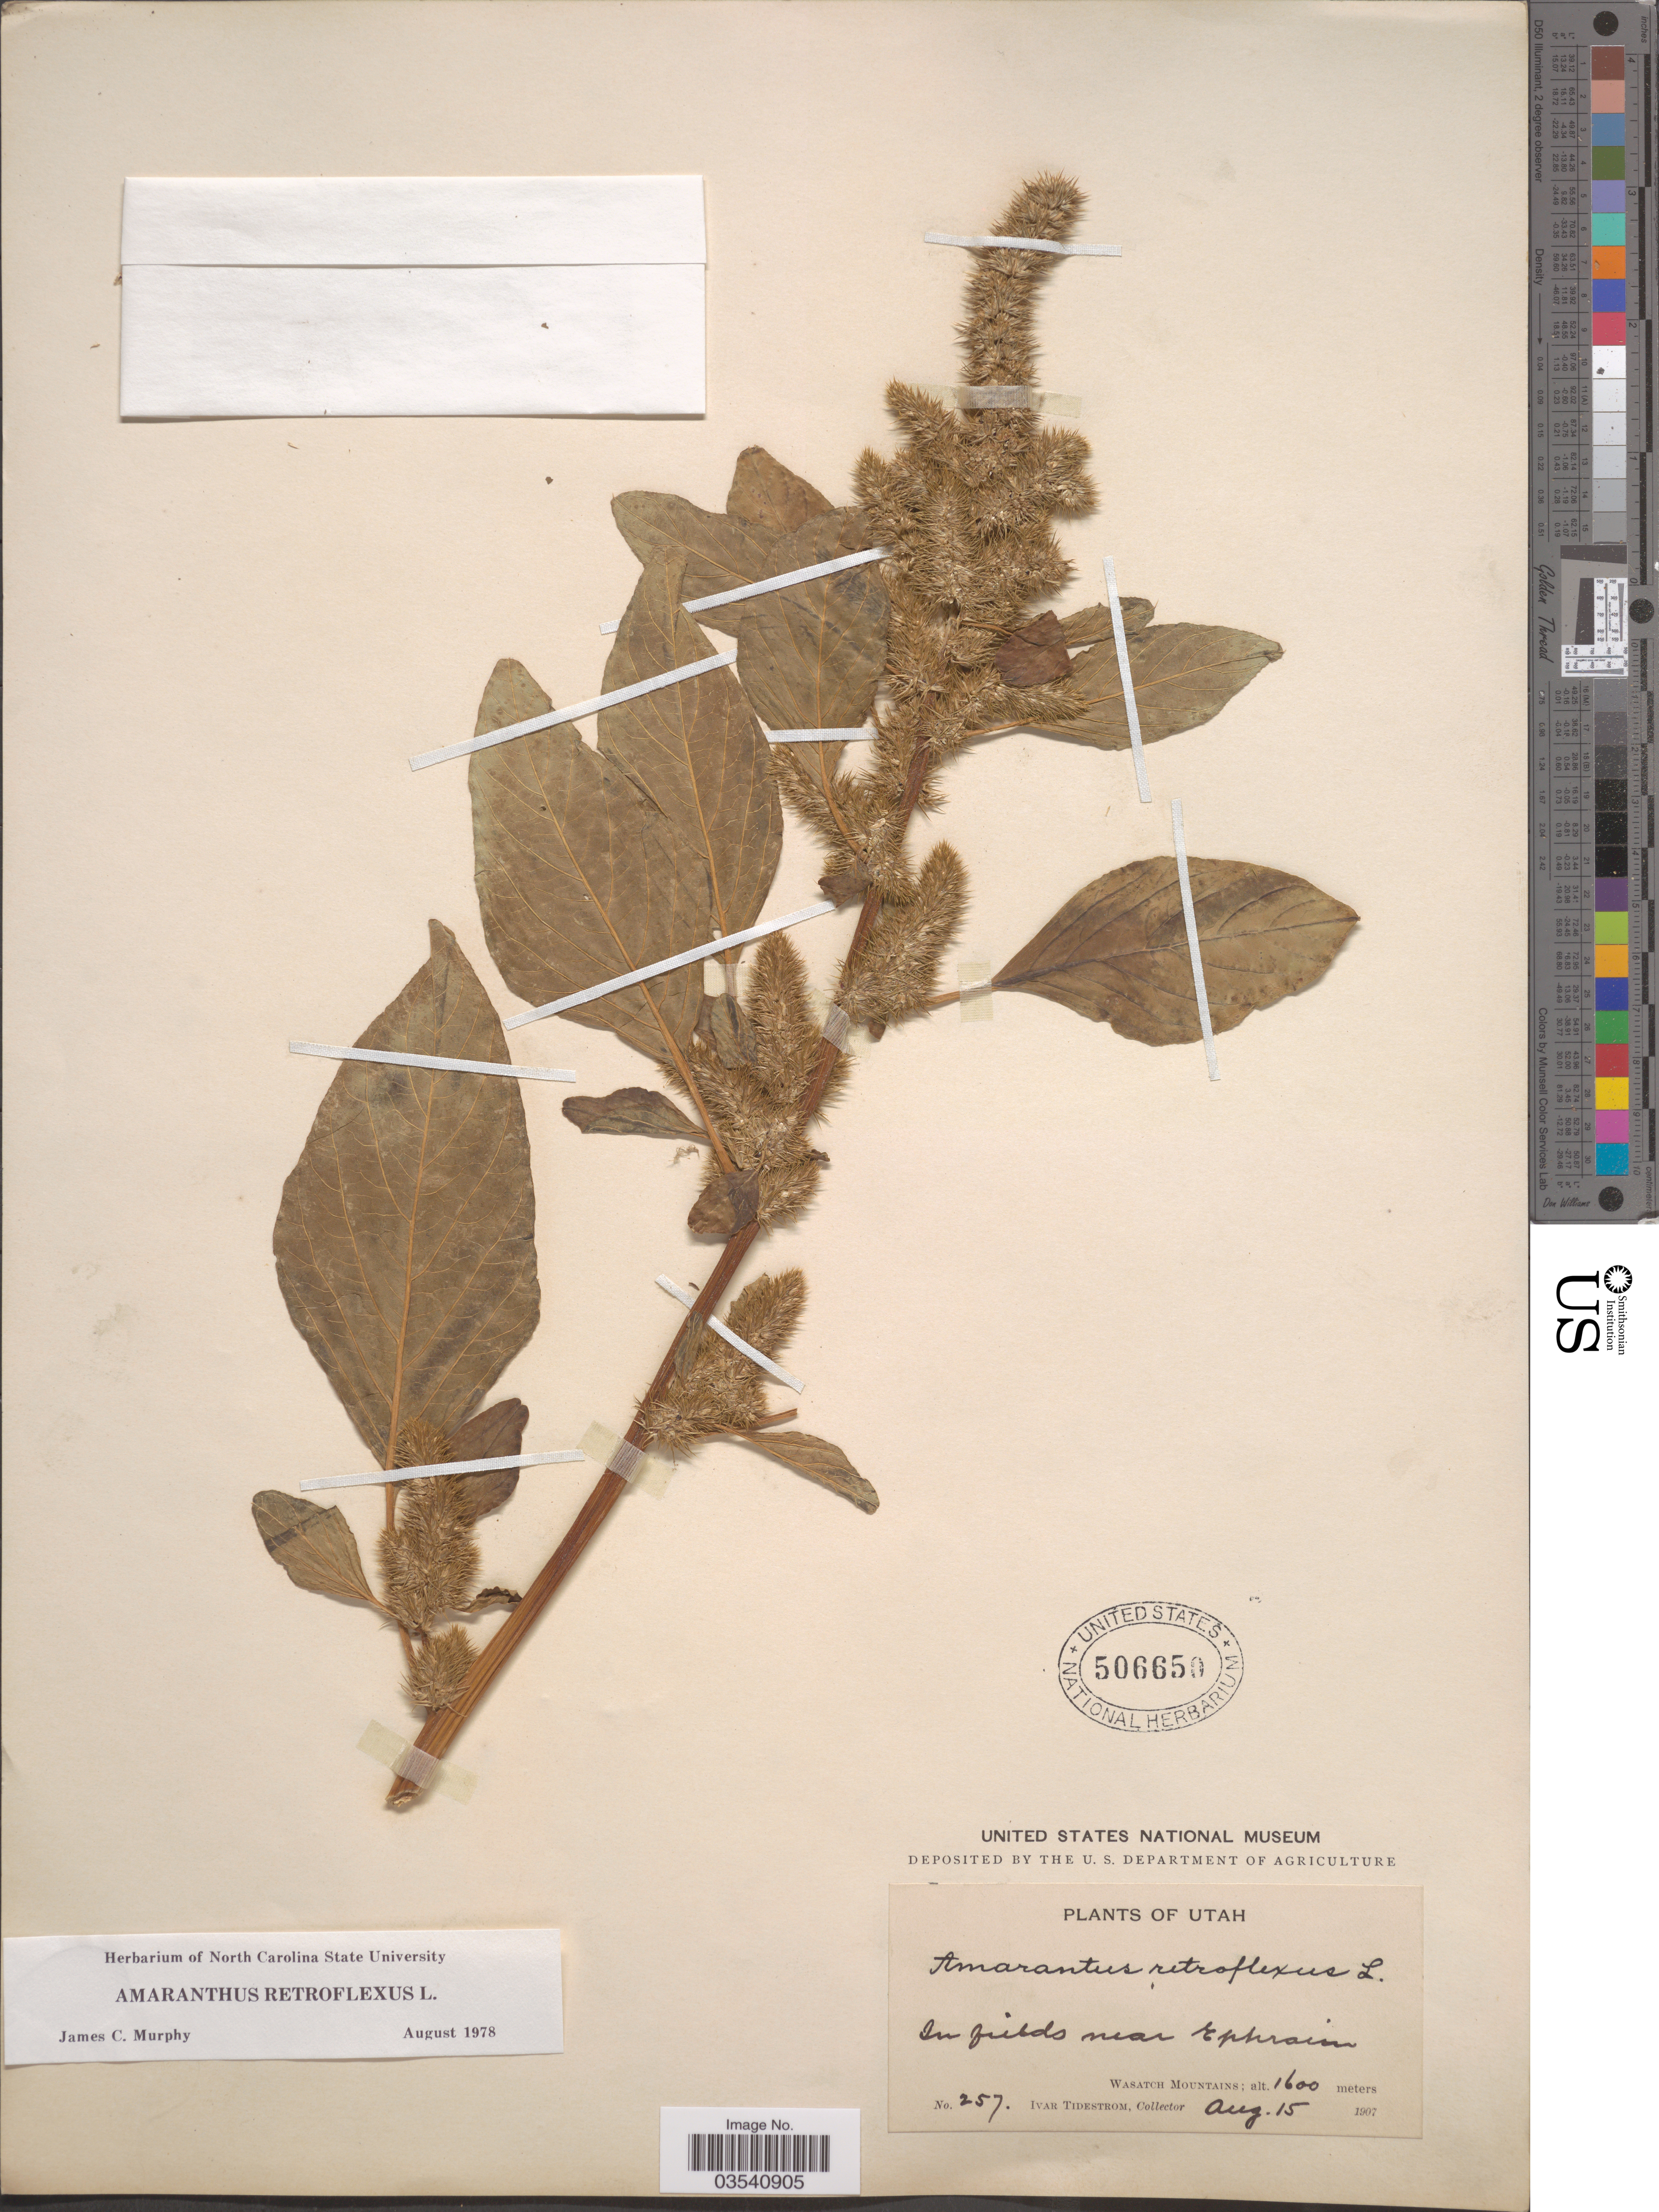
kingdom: Plantae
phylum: Tracheophyta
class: Magnoliopsida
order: Caryophyllales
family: Amaranthaceae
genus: Amaranthus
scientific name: Amaranthus retroflexus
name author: L.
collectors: I. F. Tidestrom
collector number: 257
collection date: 1907-08-15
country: United States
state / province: Utah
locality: In fields near Ephraim. Wasatch Mountains.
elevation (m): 1600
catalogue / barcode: US 506650